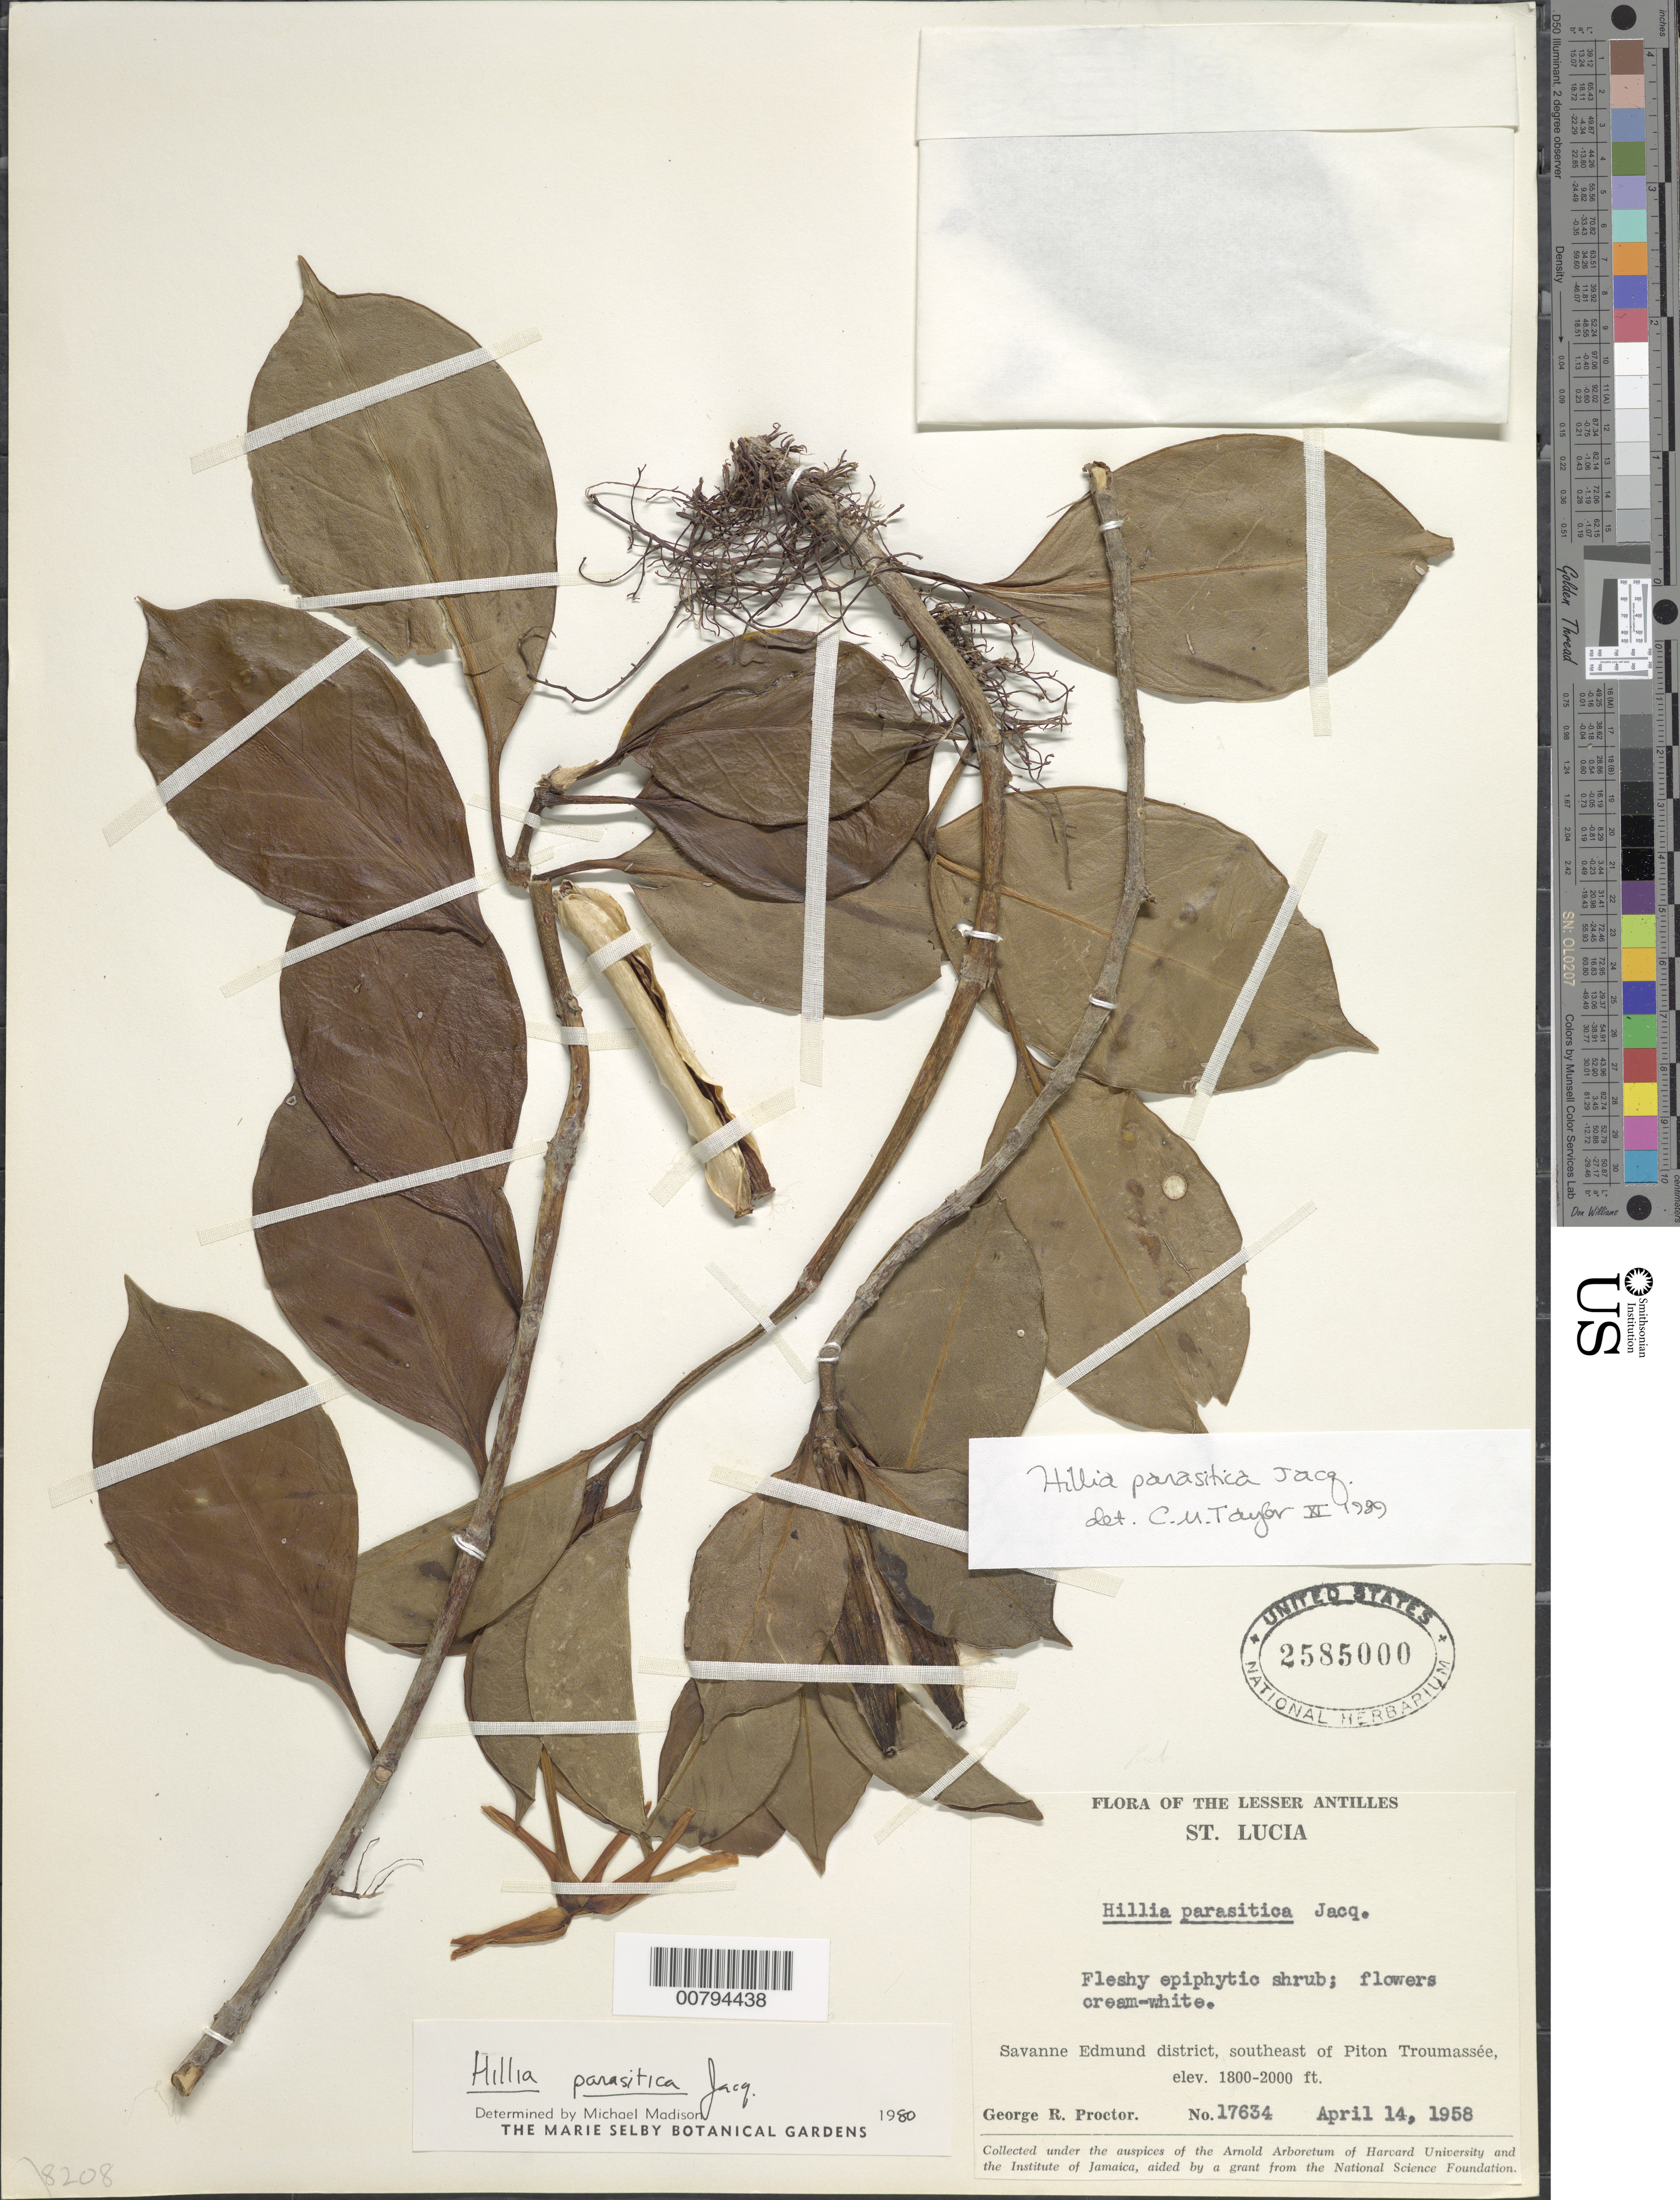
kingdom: Plantae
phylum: Tracheophyta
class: Magnoliopsida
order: Gentianales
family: Rubiaceae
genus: Hillia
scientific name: Hillia parasitica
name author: Jacq.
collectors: G. R. Proctor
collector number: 17634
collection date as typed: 14 Apr 1958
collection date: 1958-04-14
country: St. Lucia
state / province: Savanne Edmund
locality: Southeast of Piton Troumassée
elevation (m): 549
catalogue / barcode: US 2585000